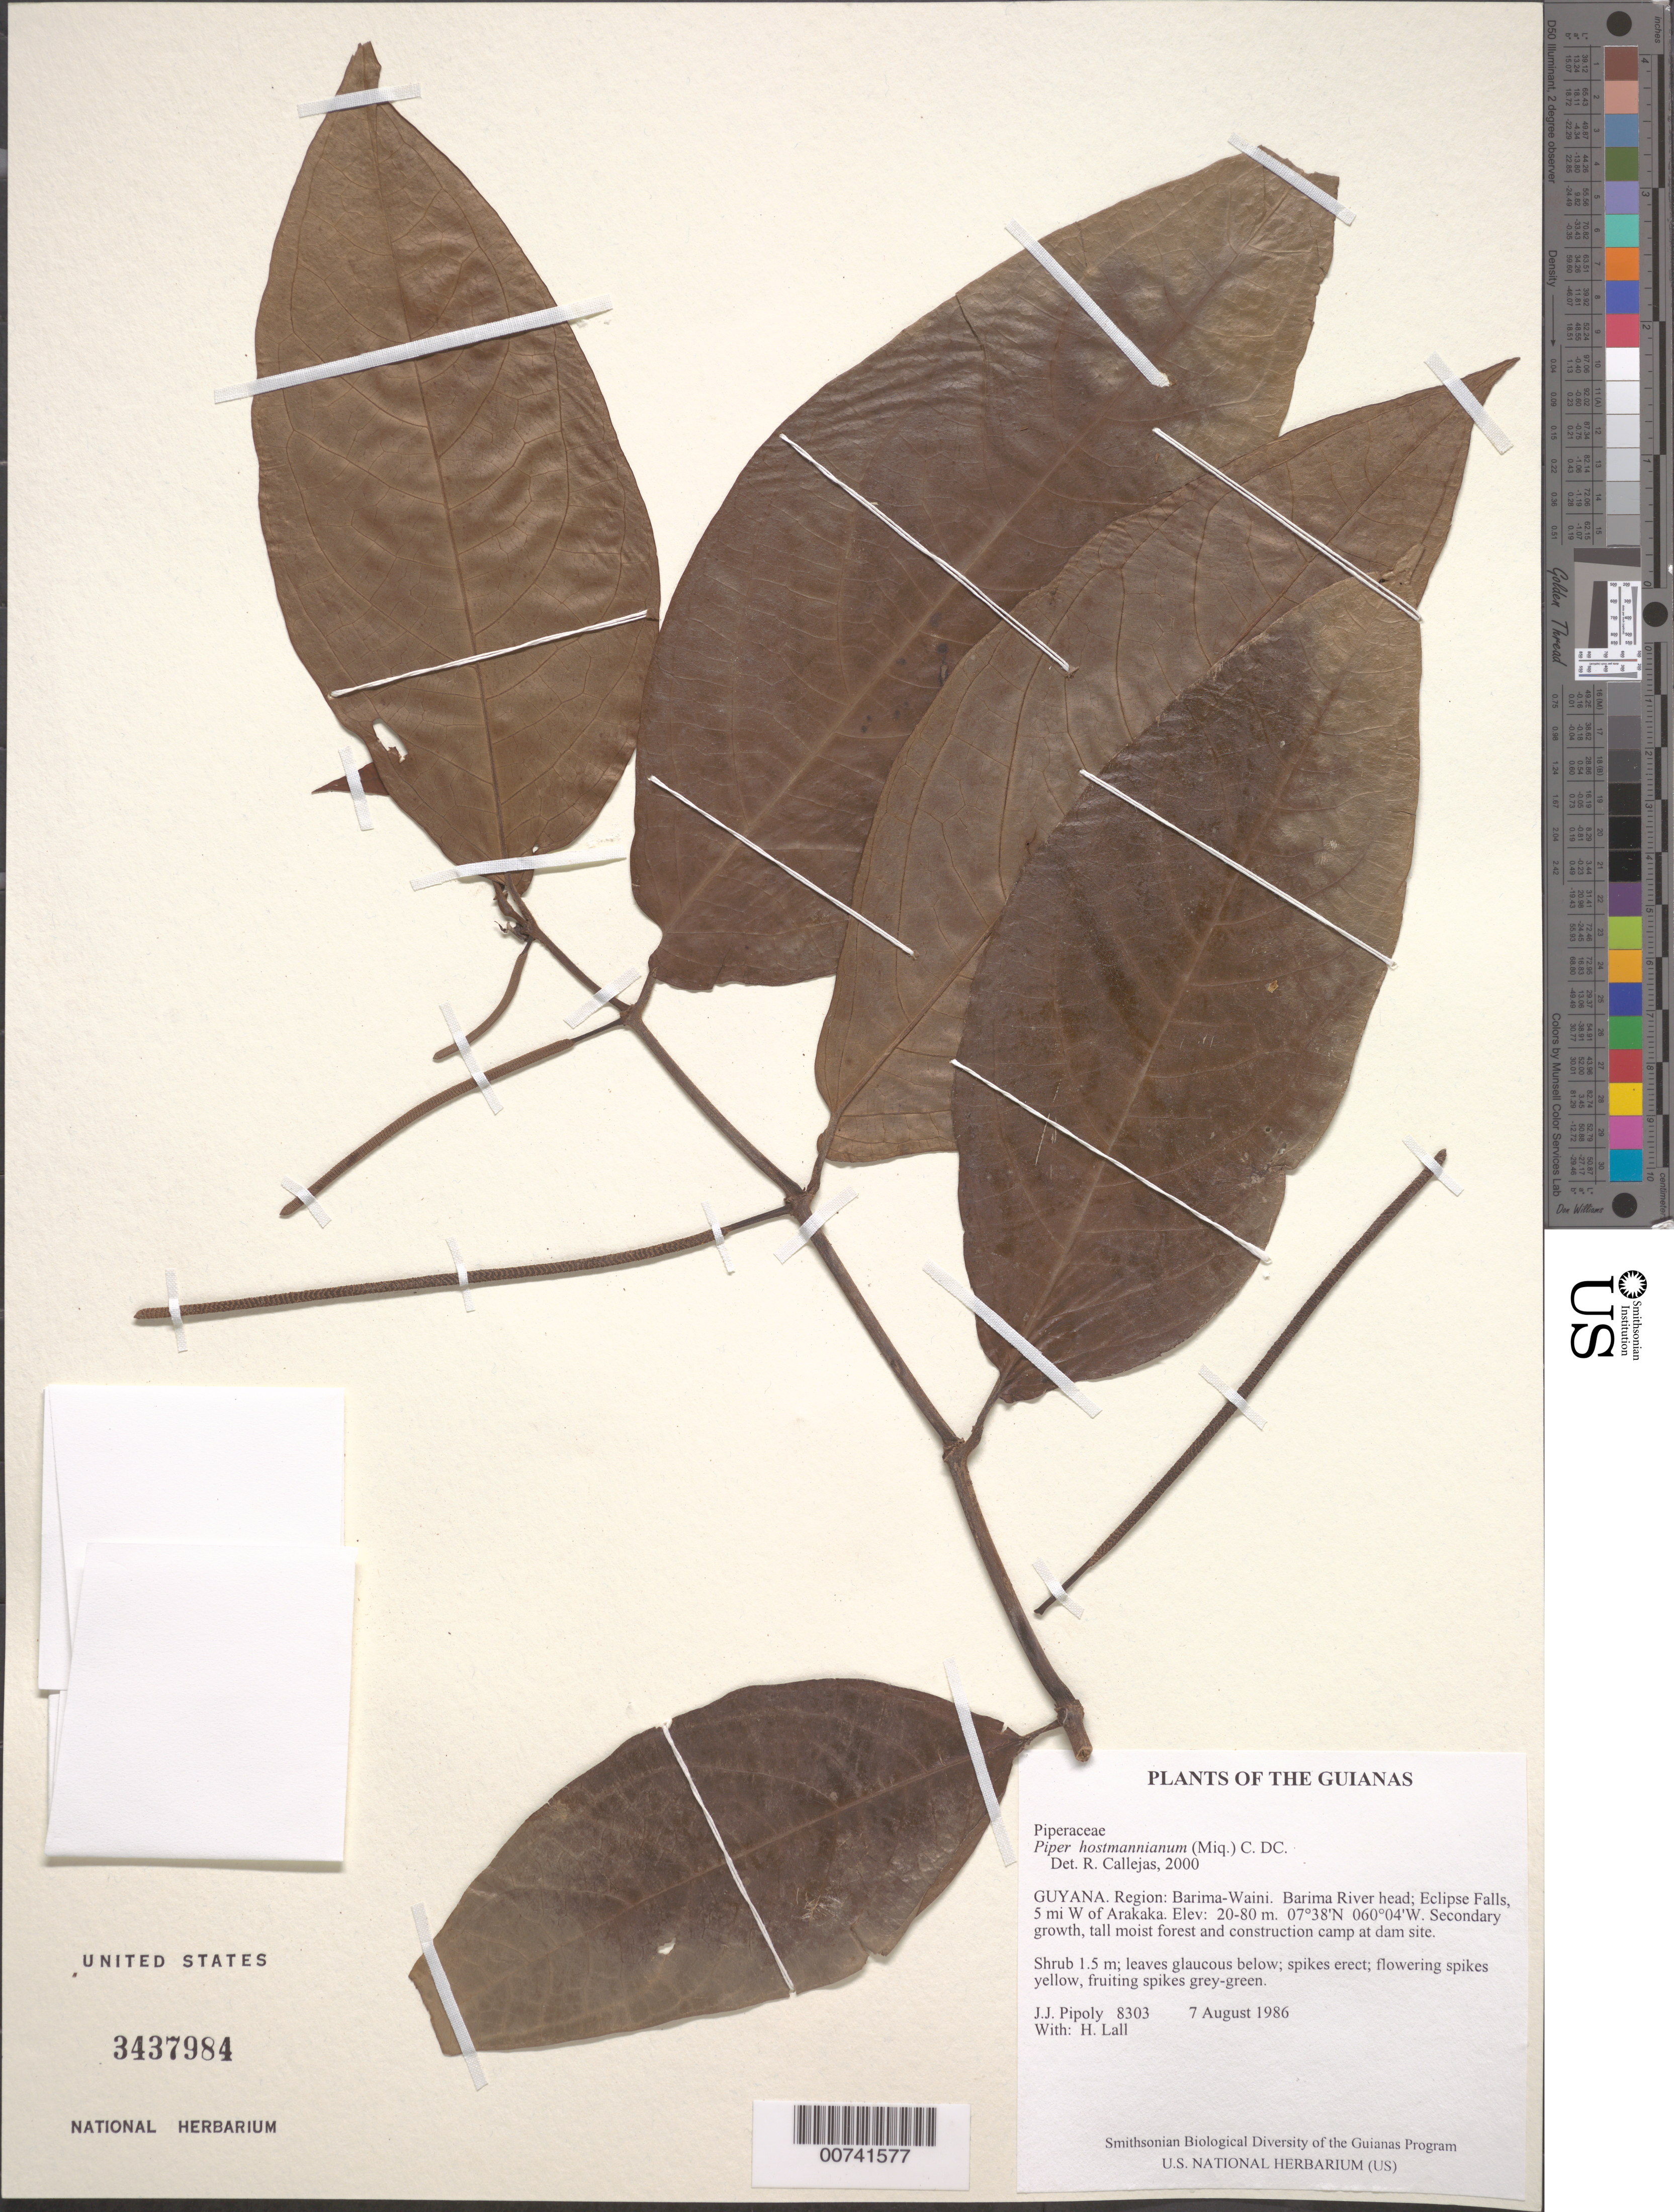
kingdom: Plantae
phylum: Tracheophyta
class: Magnoliopsida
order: Piperales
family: Piperaceae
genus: Piper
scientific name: Piper hostmannianum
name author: (Miq.) C. DC.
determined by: Callejas, Ricardo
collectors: J. J. Pipoly & H. Lall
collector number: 8303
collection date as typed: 7 August 1986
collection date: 1986-08-07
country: Guyana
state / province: Barima-Waini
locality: Barima River head; Eclipse Falls, 5 mi W of Arakaka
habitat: Secondary growth, tall moist forest and construction camp at dam site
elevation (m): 20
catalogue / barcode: US 3437984